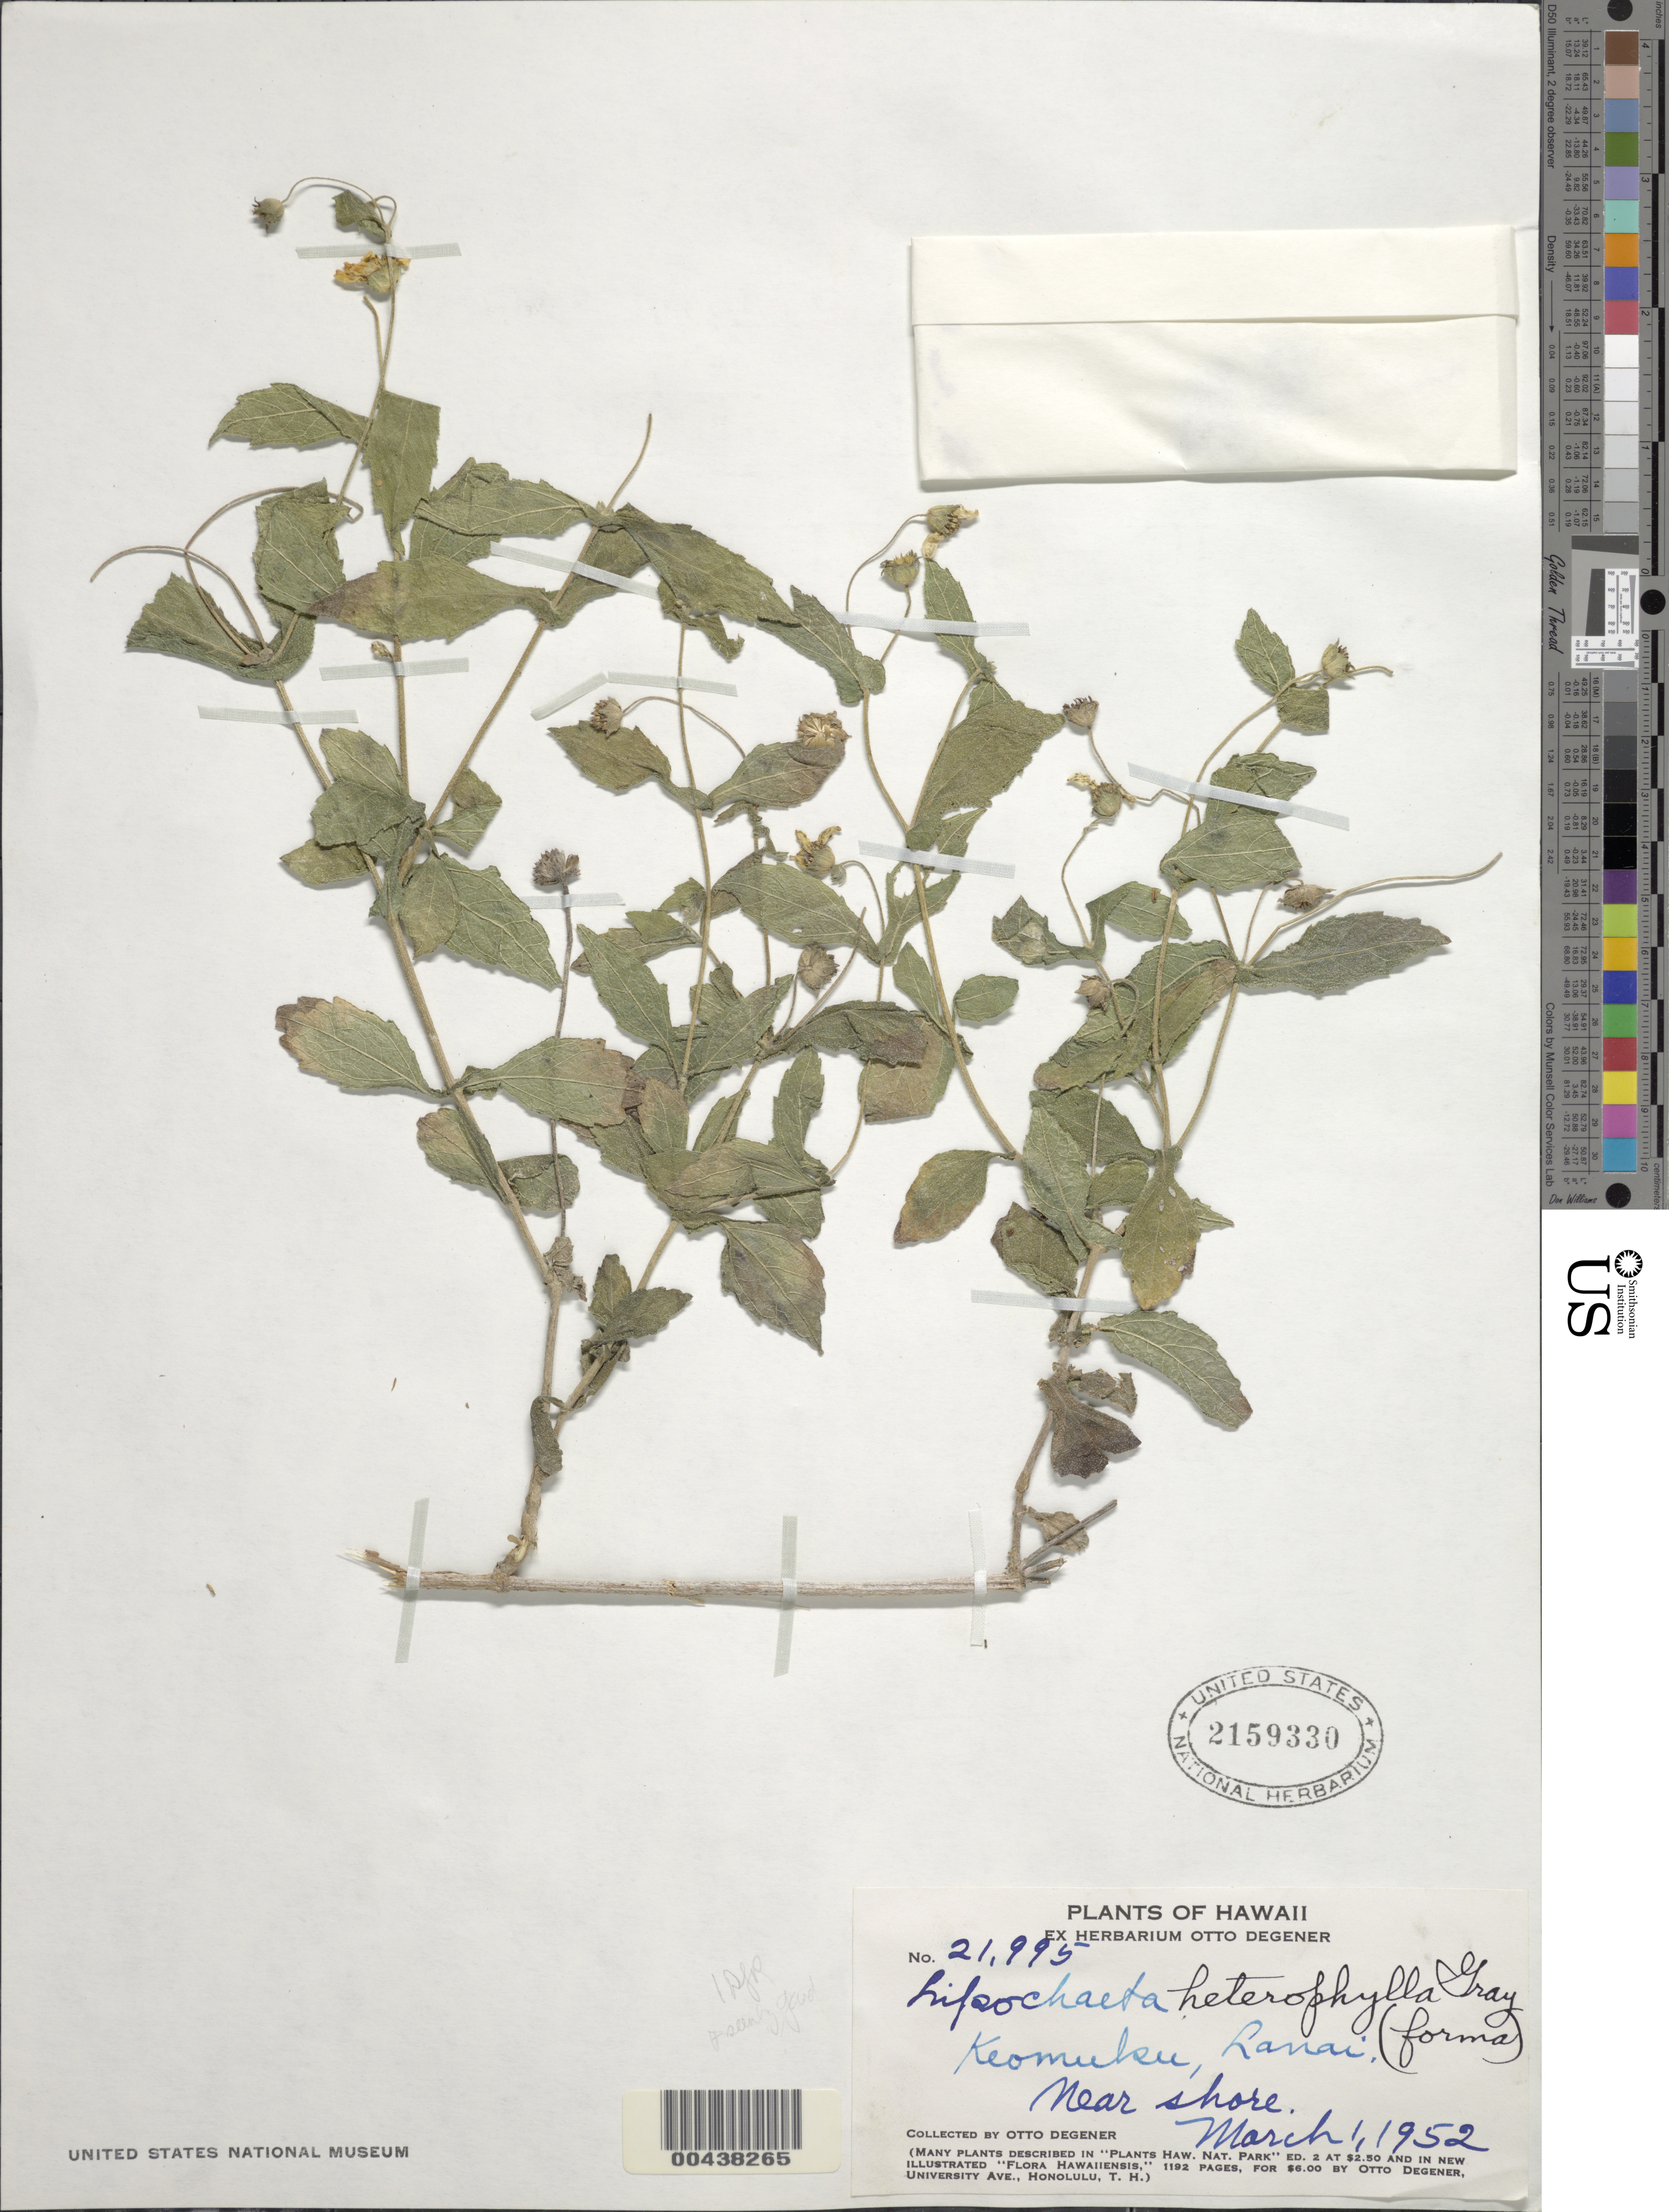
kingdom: Plantae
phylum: Tracheophyta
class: Magnoliopsida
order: Asterales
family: Asteraceae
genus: Lipochaeta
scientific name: Lipochaeta heterophylla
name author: A. Gray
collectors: O. Degener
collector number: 21995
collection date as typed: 1 Mar 1952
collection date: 1952-03-01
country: United States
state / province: Hawaii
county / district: Maui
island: Lana'i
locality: Keomuku, near shore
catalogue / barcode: US 2159330